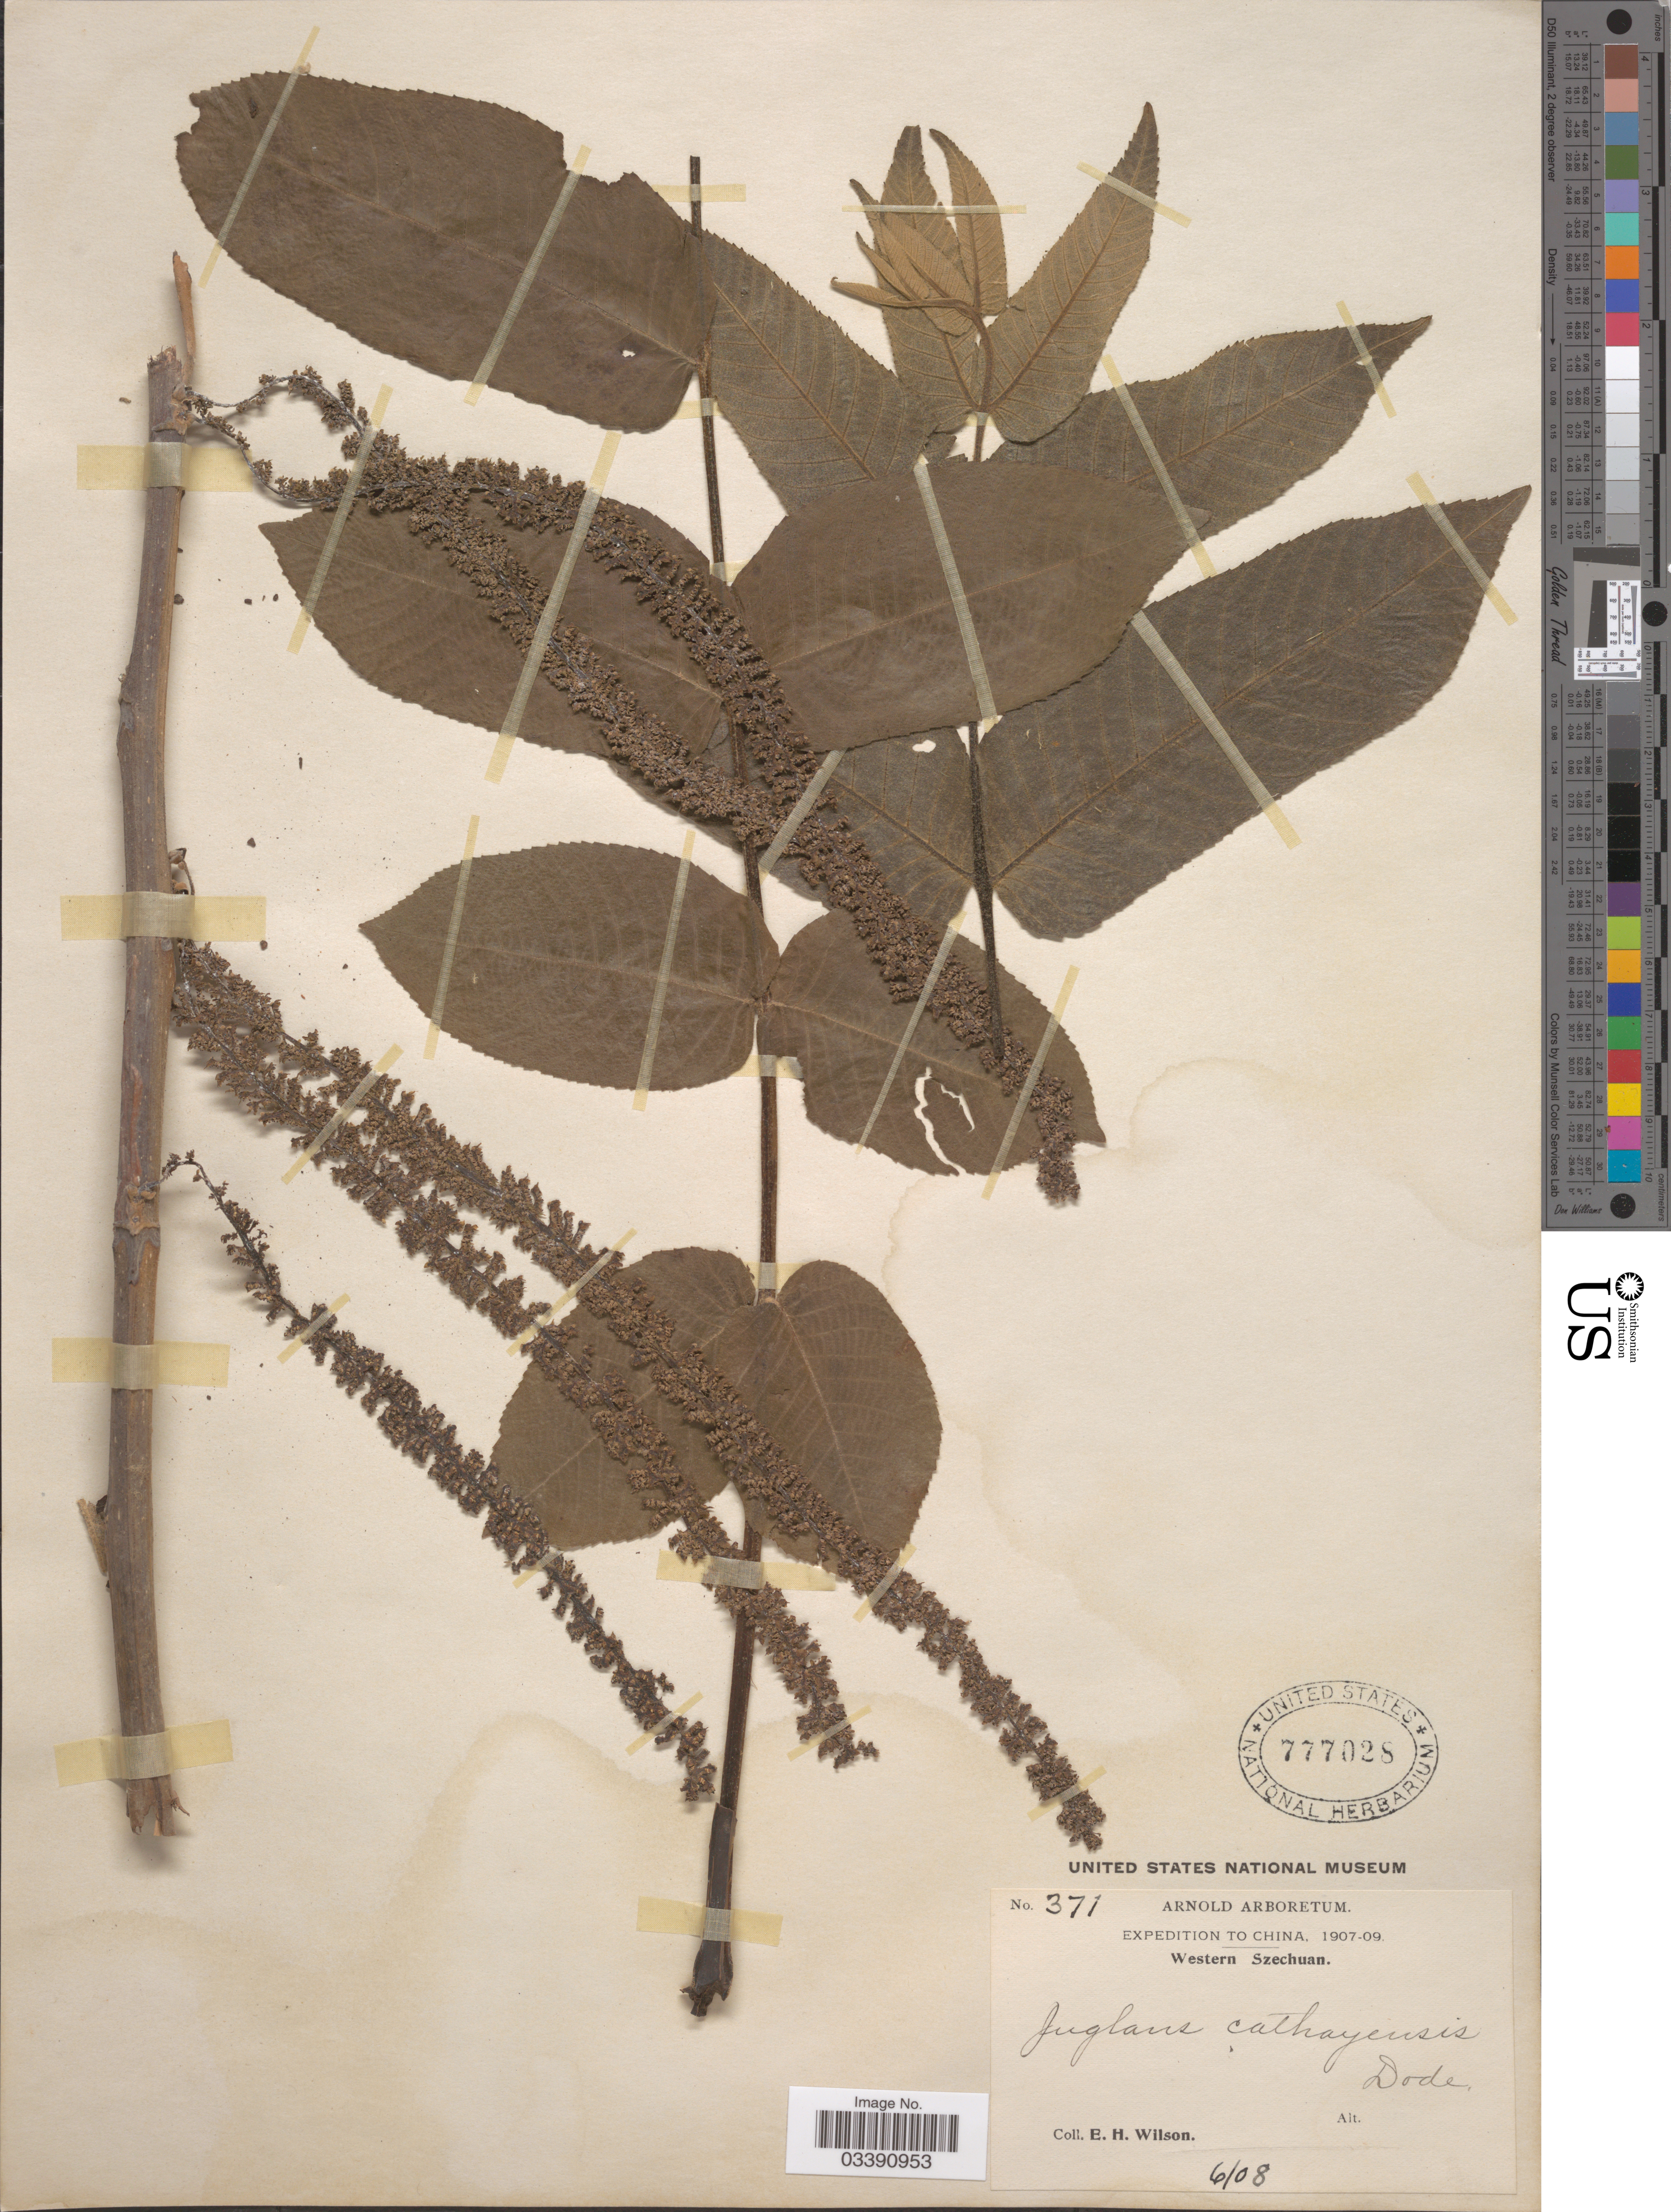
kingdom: Plantae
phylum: Tracheophyta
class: Magnoliopsida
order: Fagales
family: Juglandaceae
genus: Juglans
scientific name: Juglans cathayensis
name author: Dode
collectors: E. Wilson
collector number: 371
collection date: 1908-06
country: China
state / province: Sichuan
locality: Western Szechuan.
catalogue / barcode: US 777028